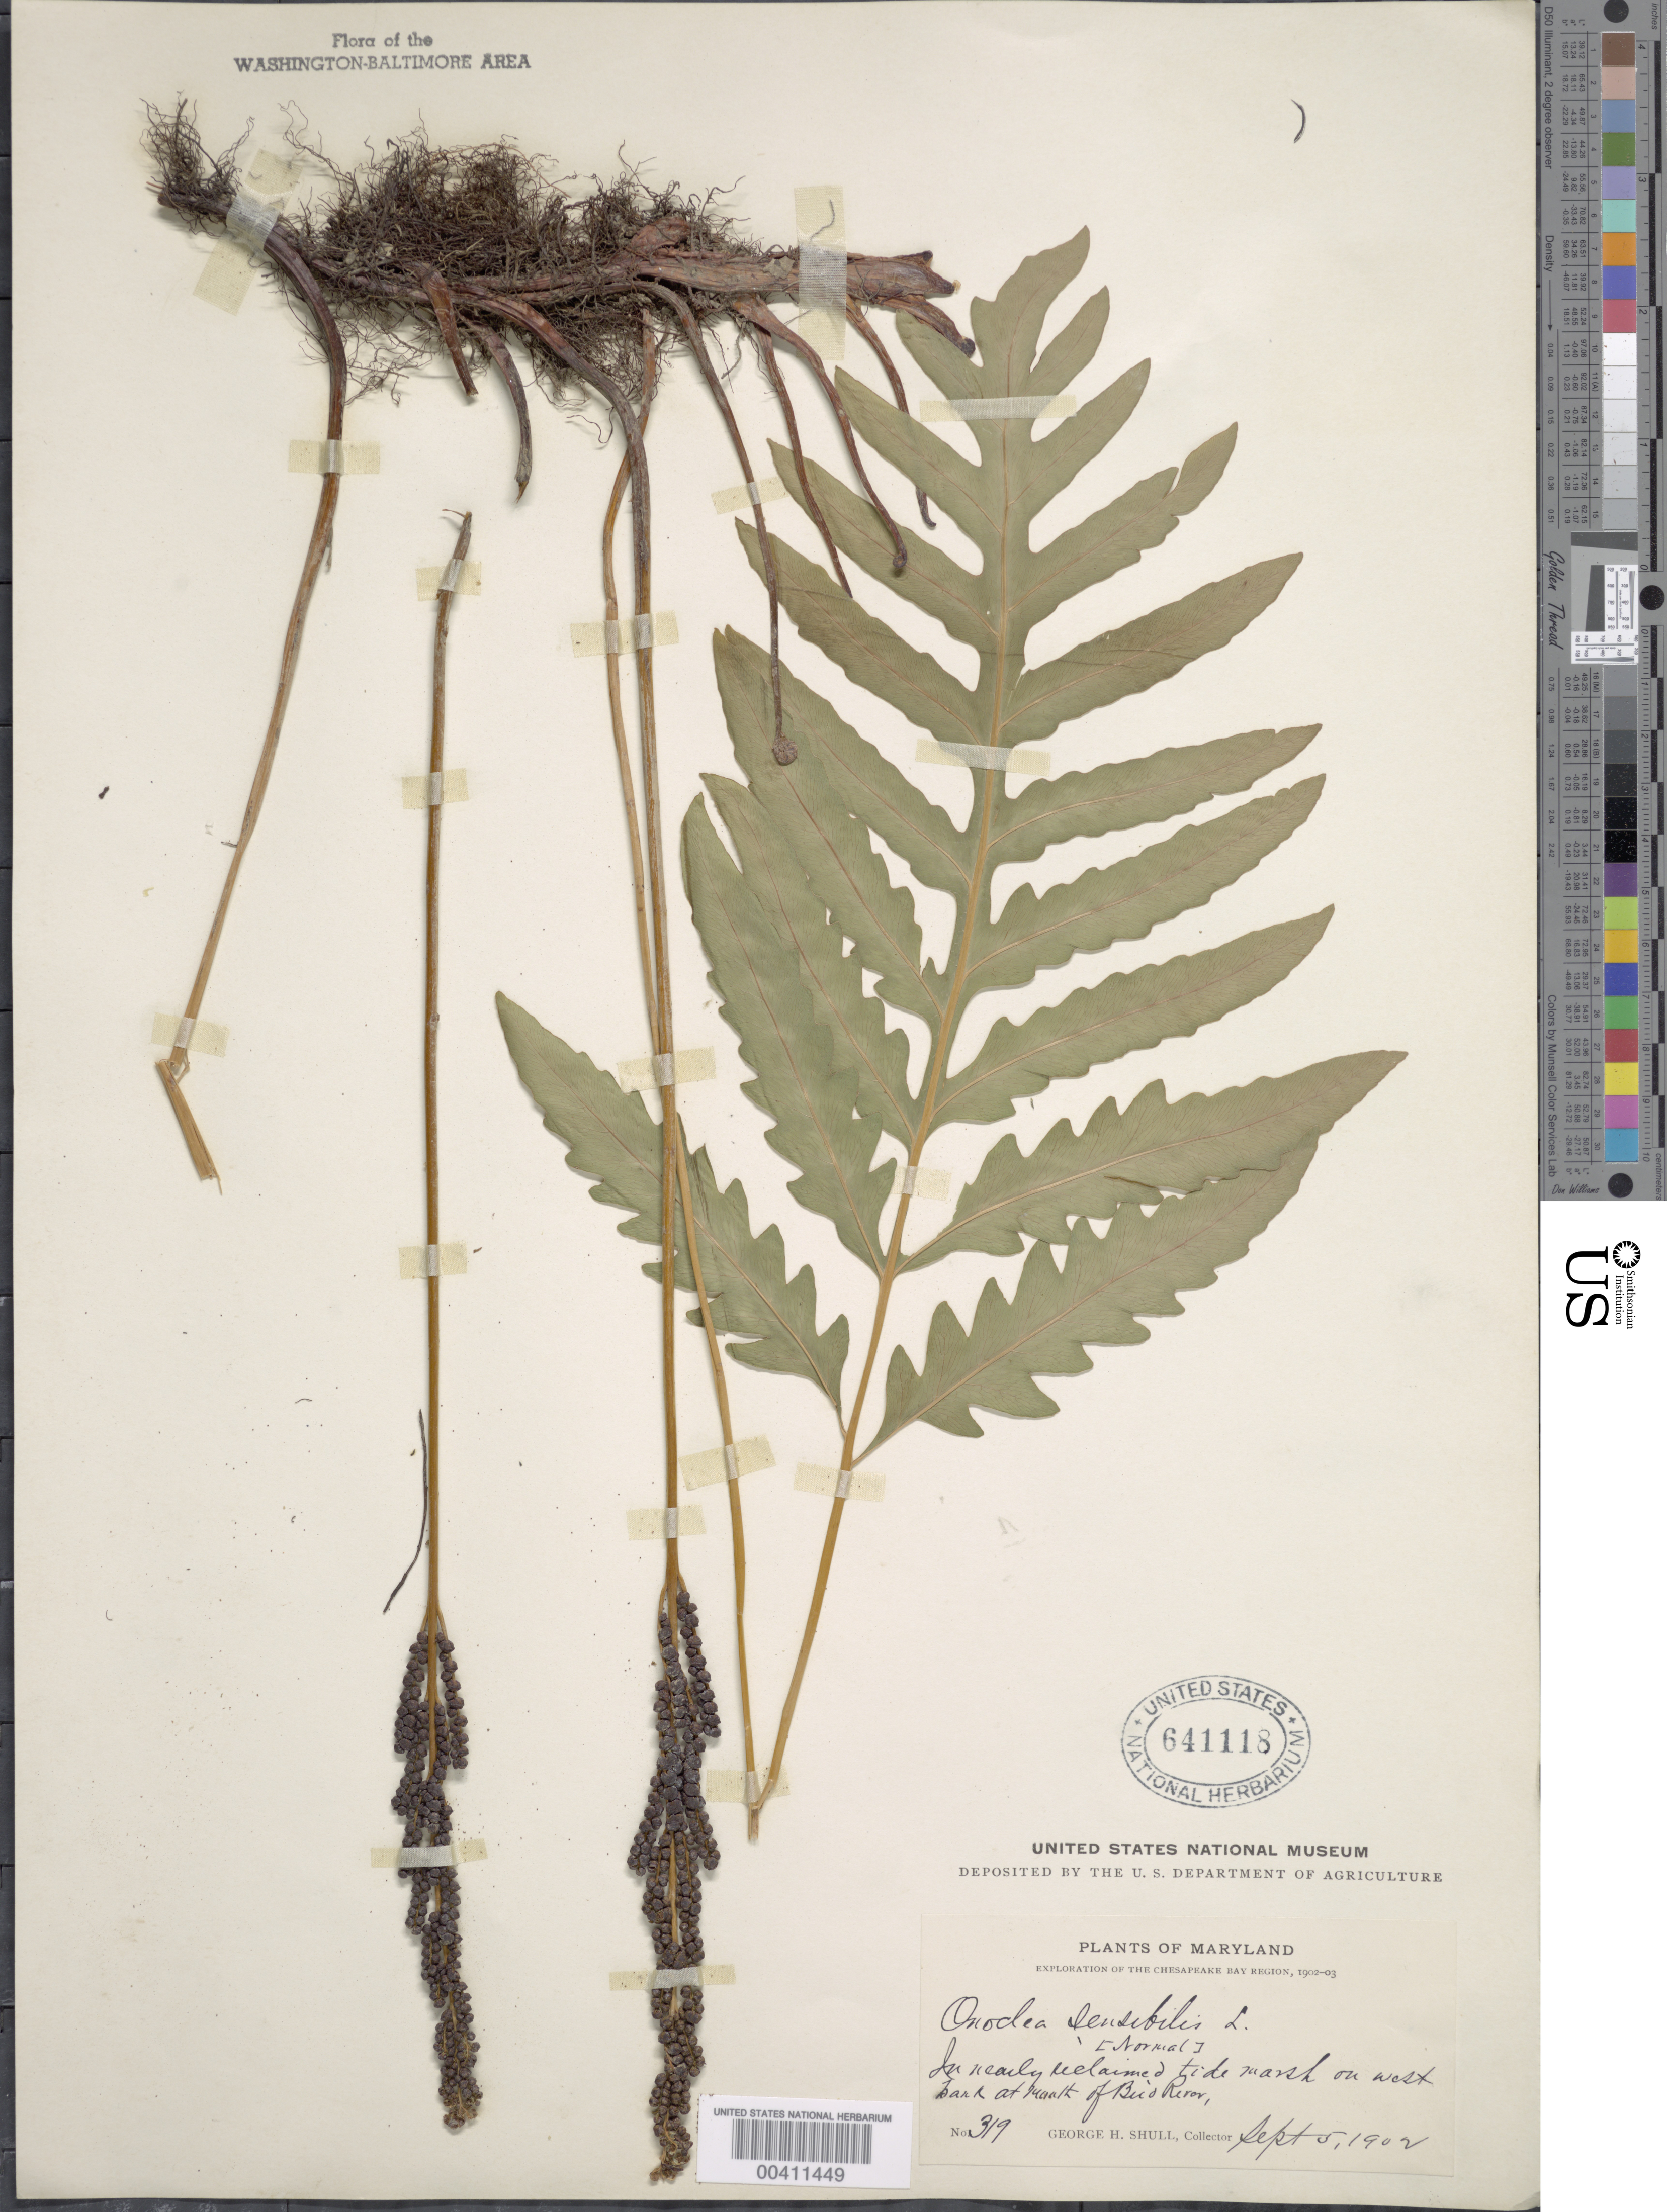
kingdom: Plantae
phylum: Tracheophyta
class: Polypodiopsida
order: Polypodiales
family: Onocleaceae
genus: Onoclea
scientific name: Onoclea sensibilis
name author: L.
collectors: G. H. Shull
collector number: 319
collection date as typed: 05 Sep 1902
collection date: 1902-09-05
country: United States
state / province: Maryland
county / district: Baltimore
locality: Bird River, Tidal Marsh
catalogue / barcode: US 641118